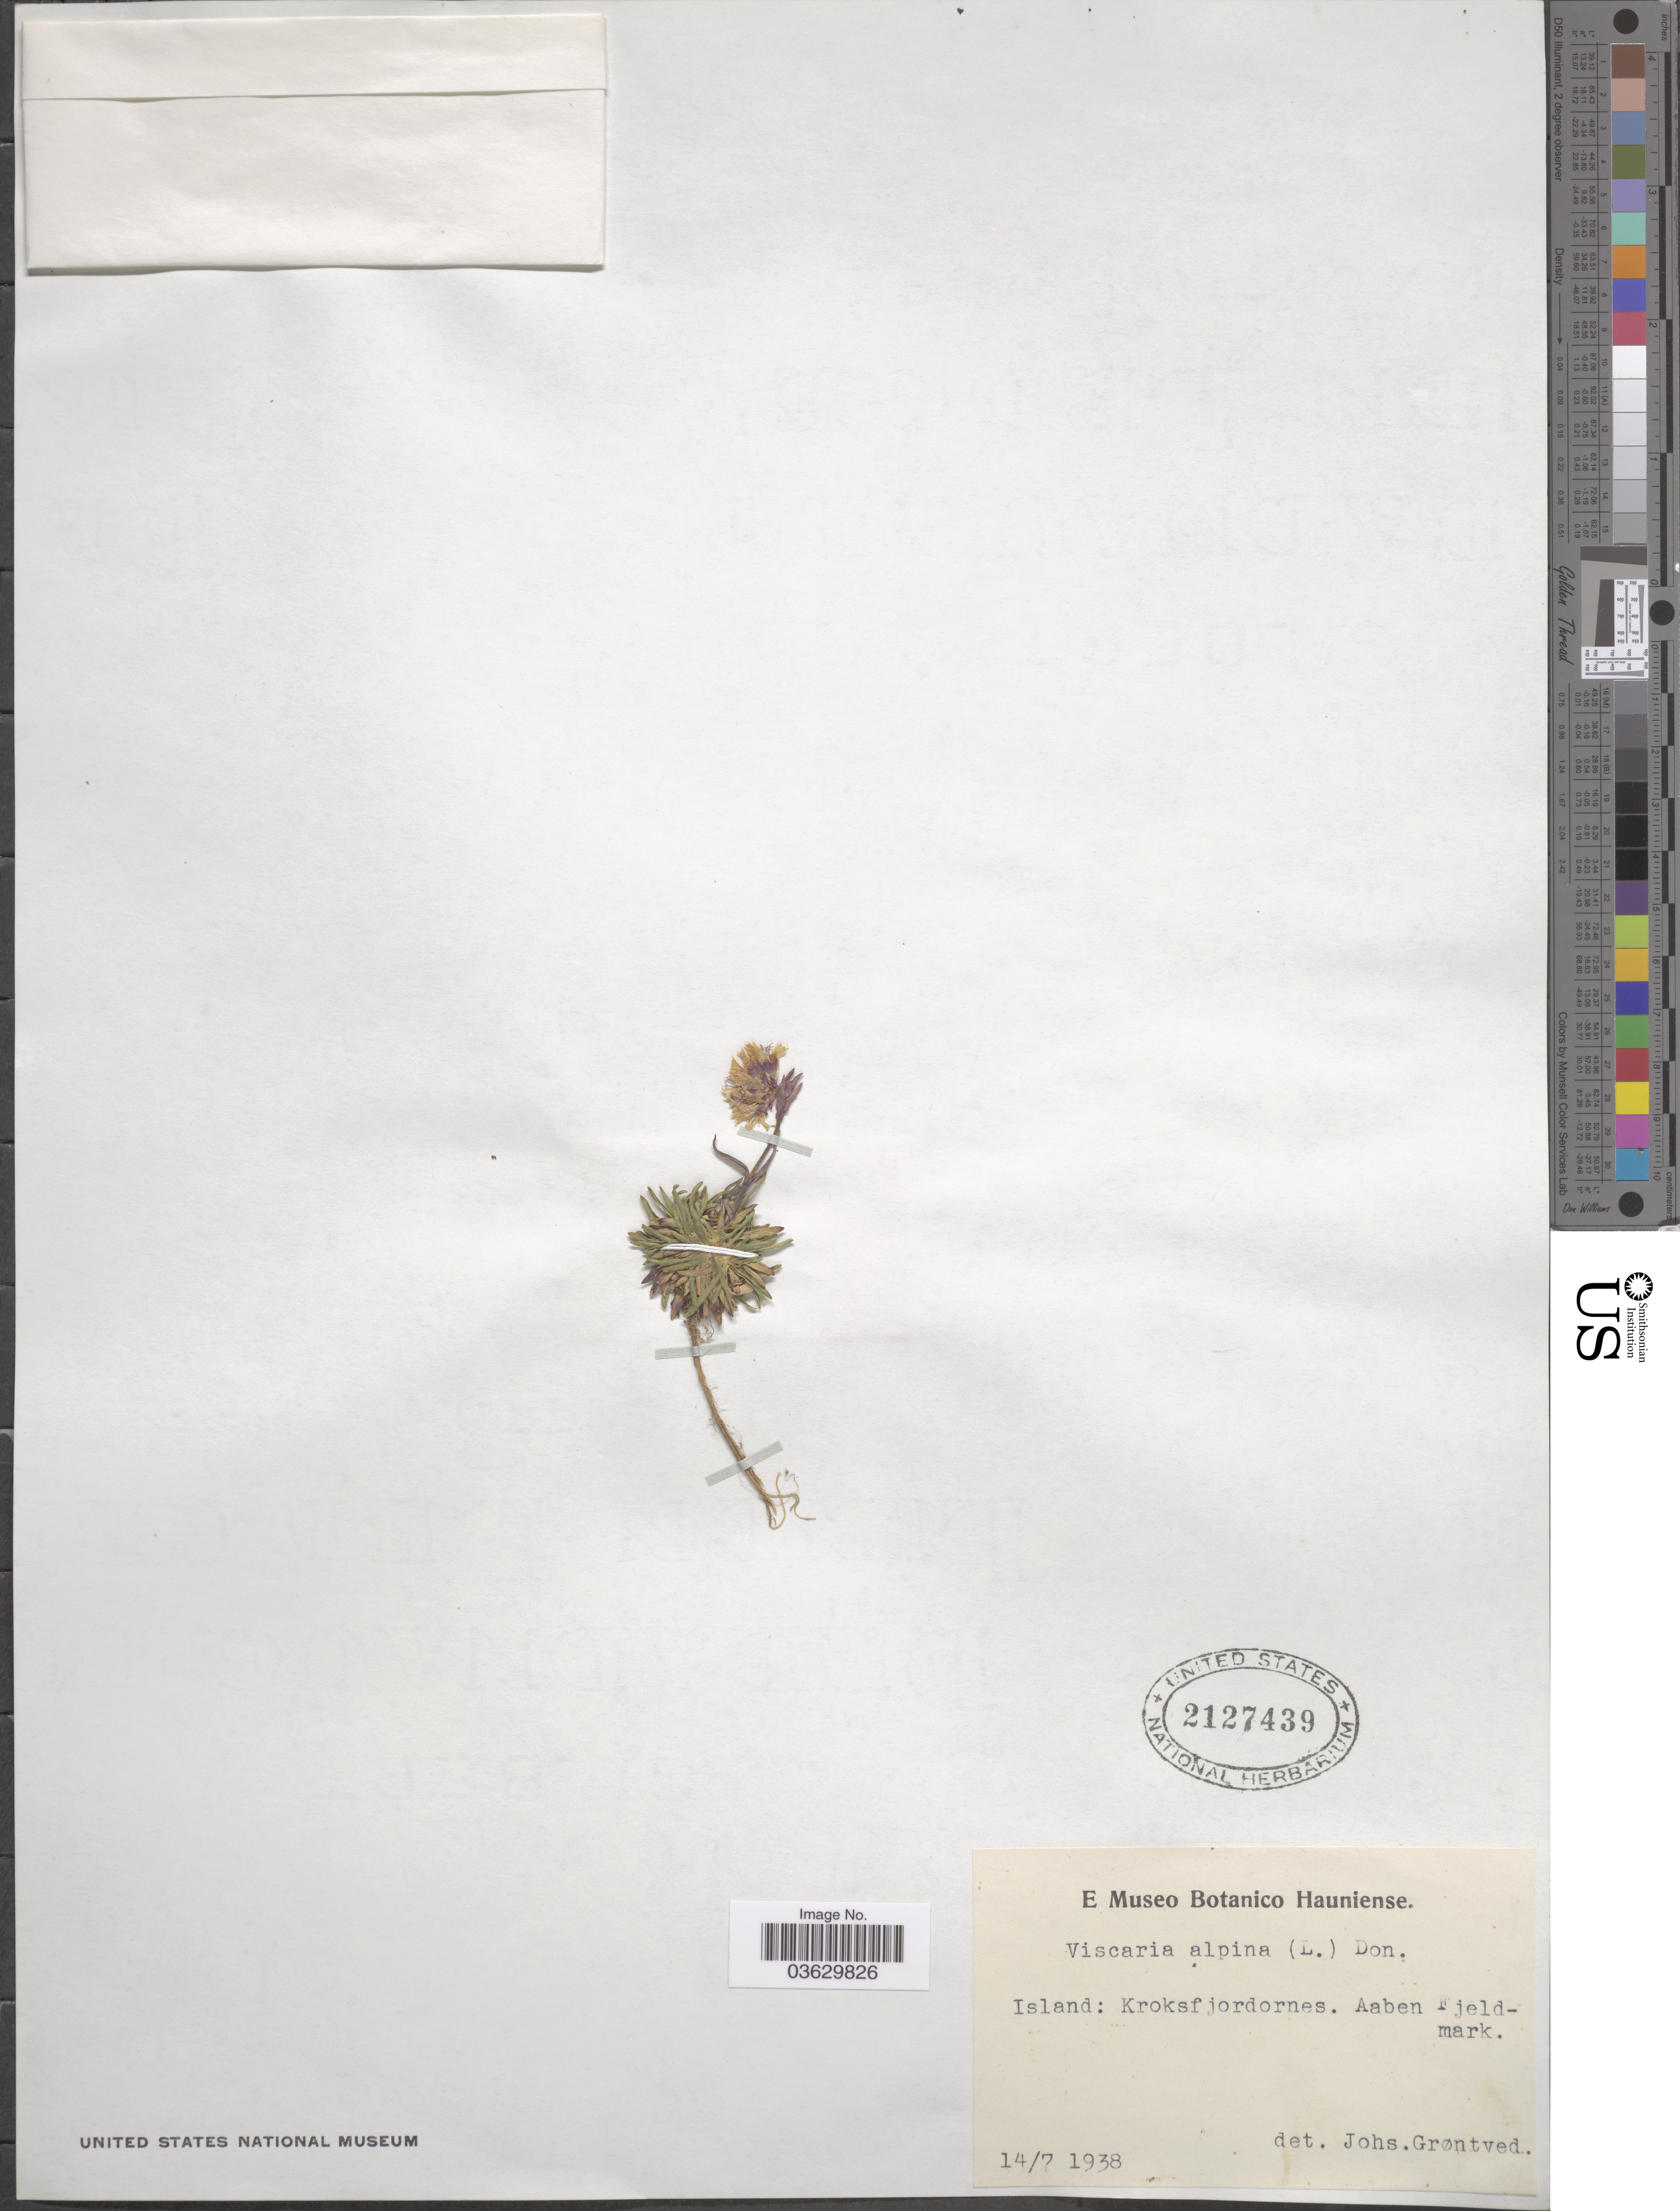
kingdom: Plantae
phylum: Tracheophyta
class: Magnoliopsida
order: Caryophyllales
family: Caryophyllaceae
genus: Viscaria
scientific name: Viscaria alpina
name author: (L.) G. Don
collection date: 1938-07-14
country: Iceland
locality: Island: Kroksfjordornes. Aaben Fjeldmark.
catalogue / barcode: US 2127439